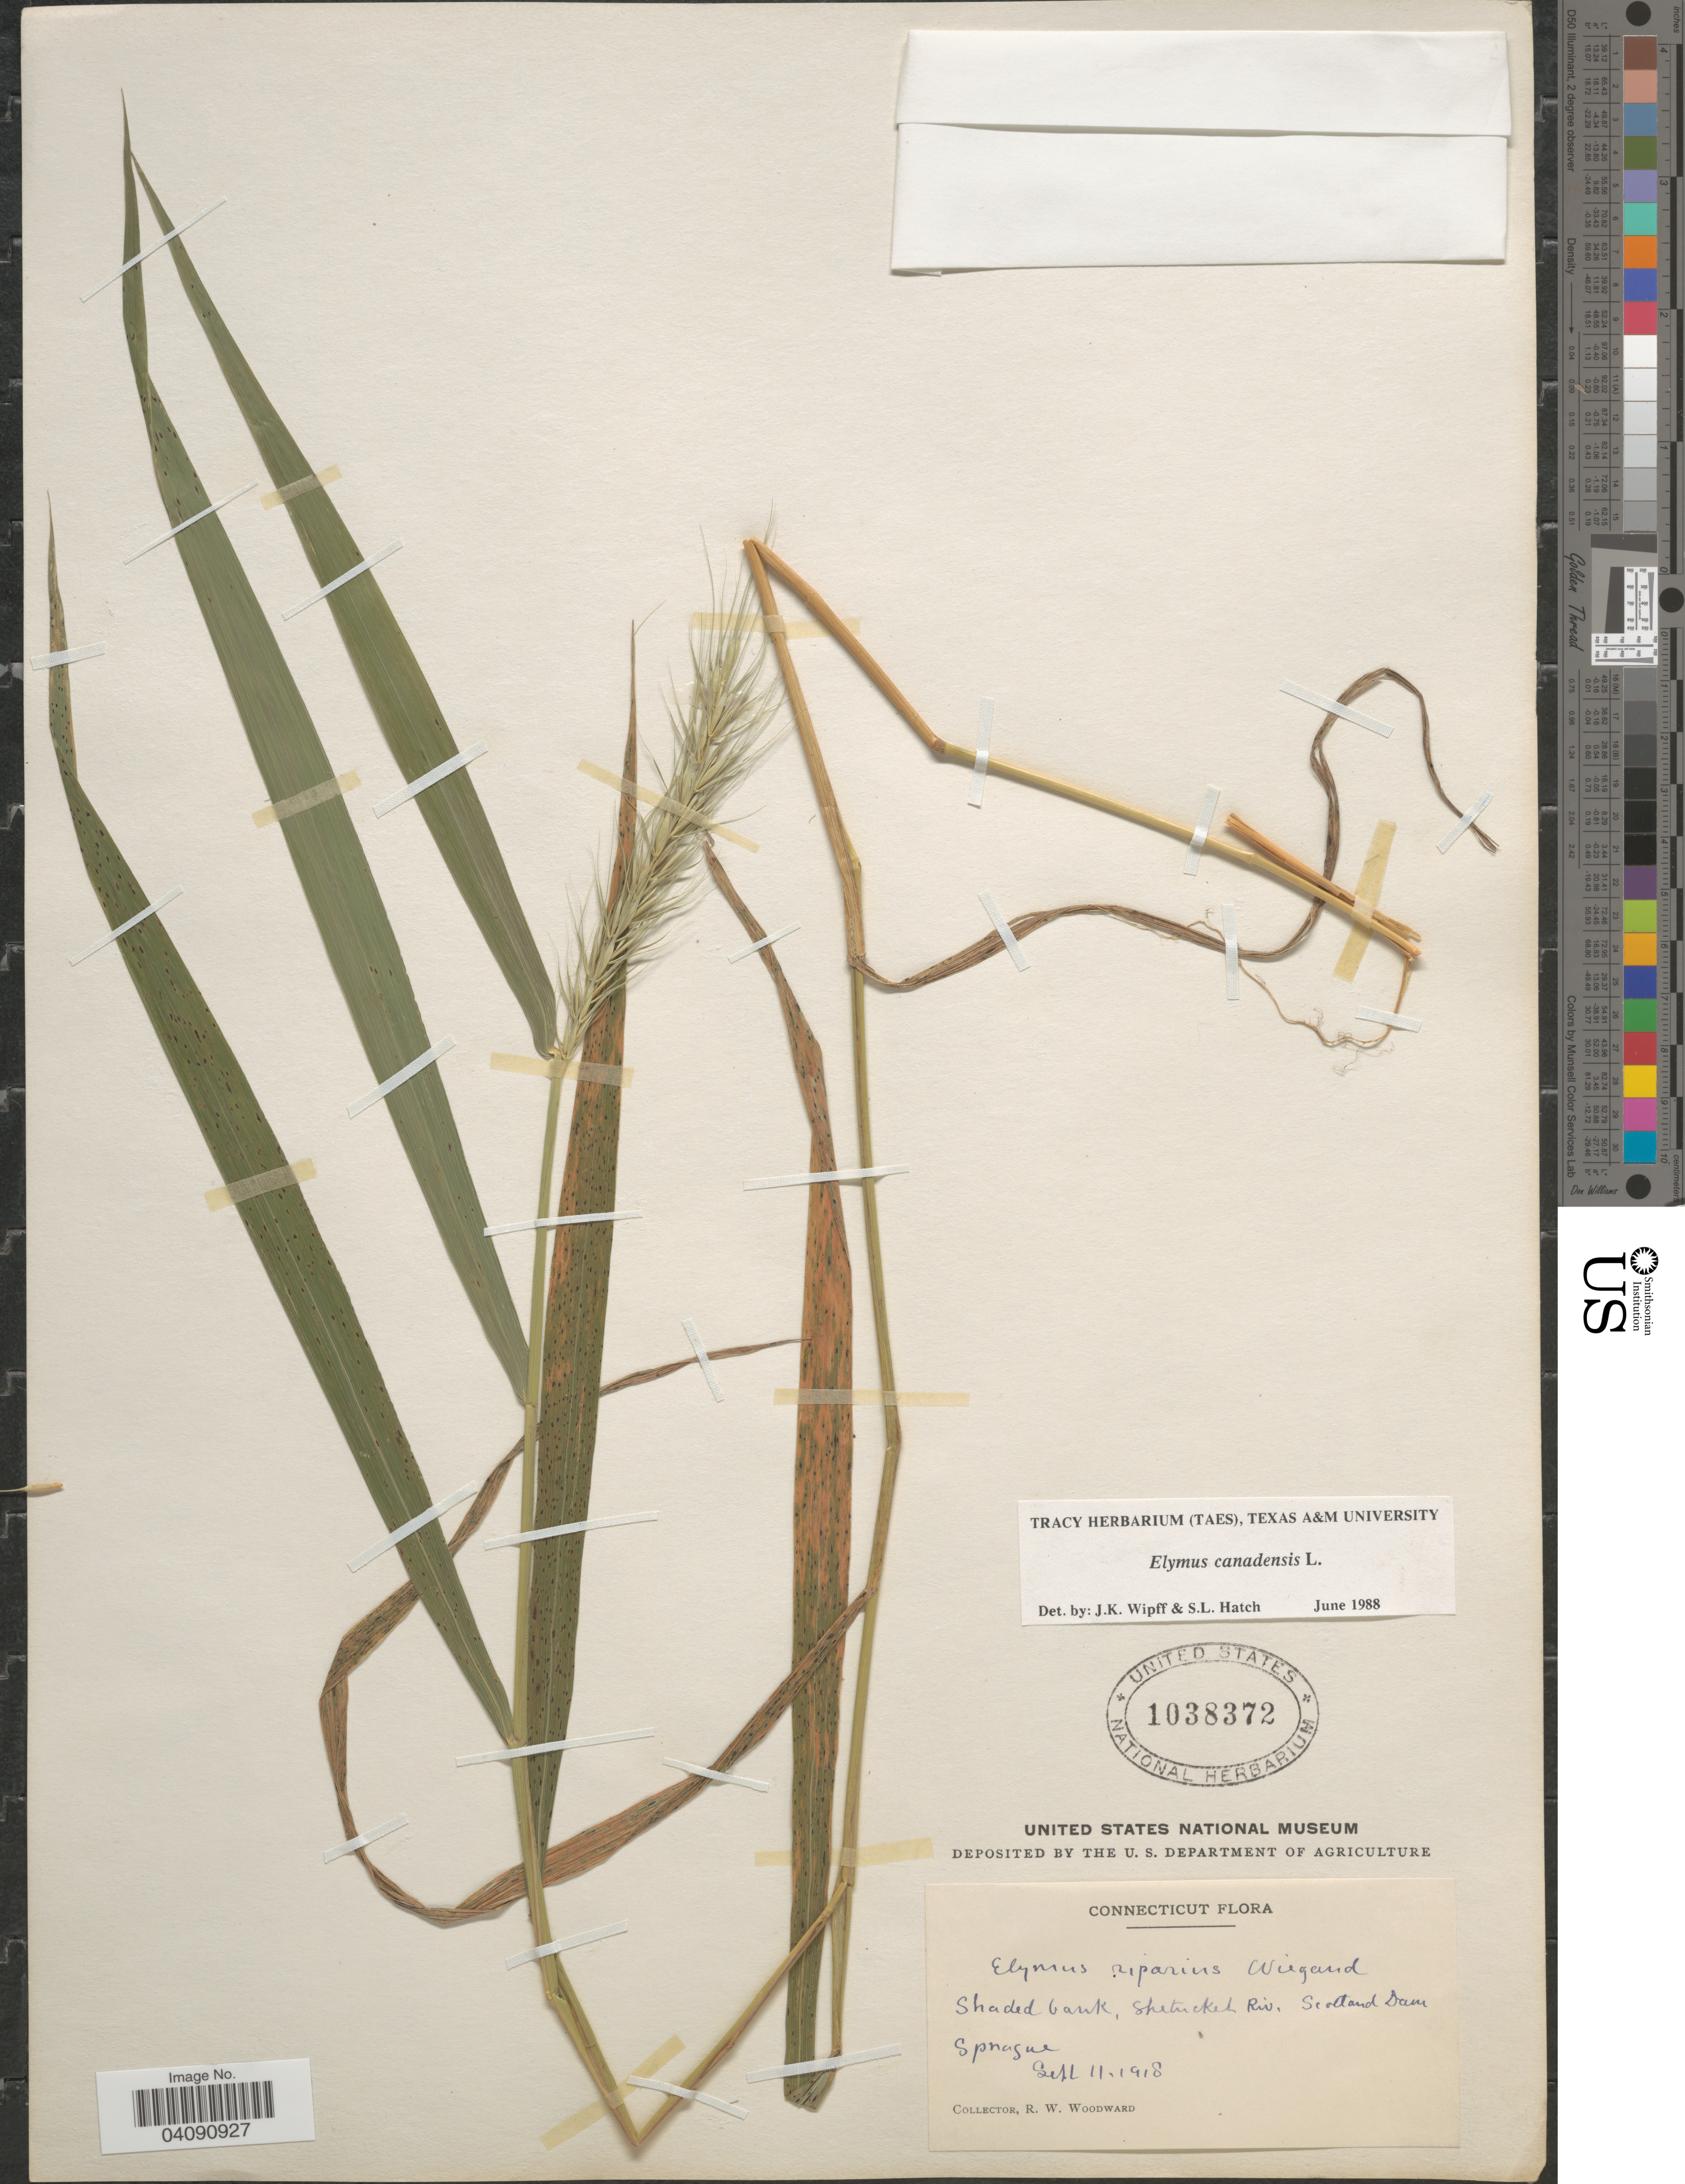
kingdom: Plantae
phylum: Tracheophyta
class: Liliopsida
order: Poales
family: Poaceae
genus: Elymus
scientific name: Elymus canadensis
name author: L.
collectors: R. Woodward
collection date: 1918-09-11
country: United States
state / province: Connecticut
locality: Shaded bank, Shetucket Riv. Scotland Dam Sprague.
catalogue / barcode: US 1038372